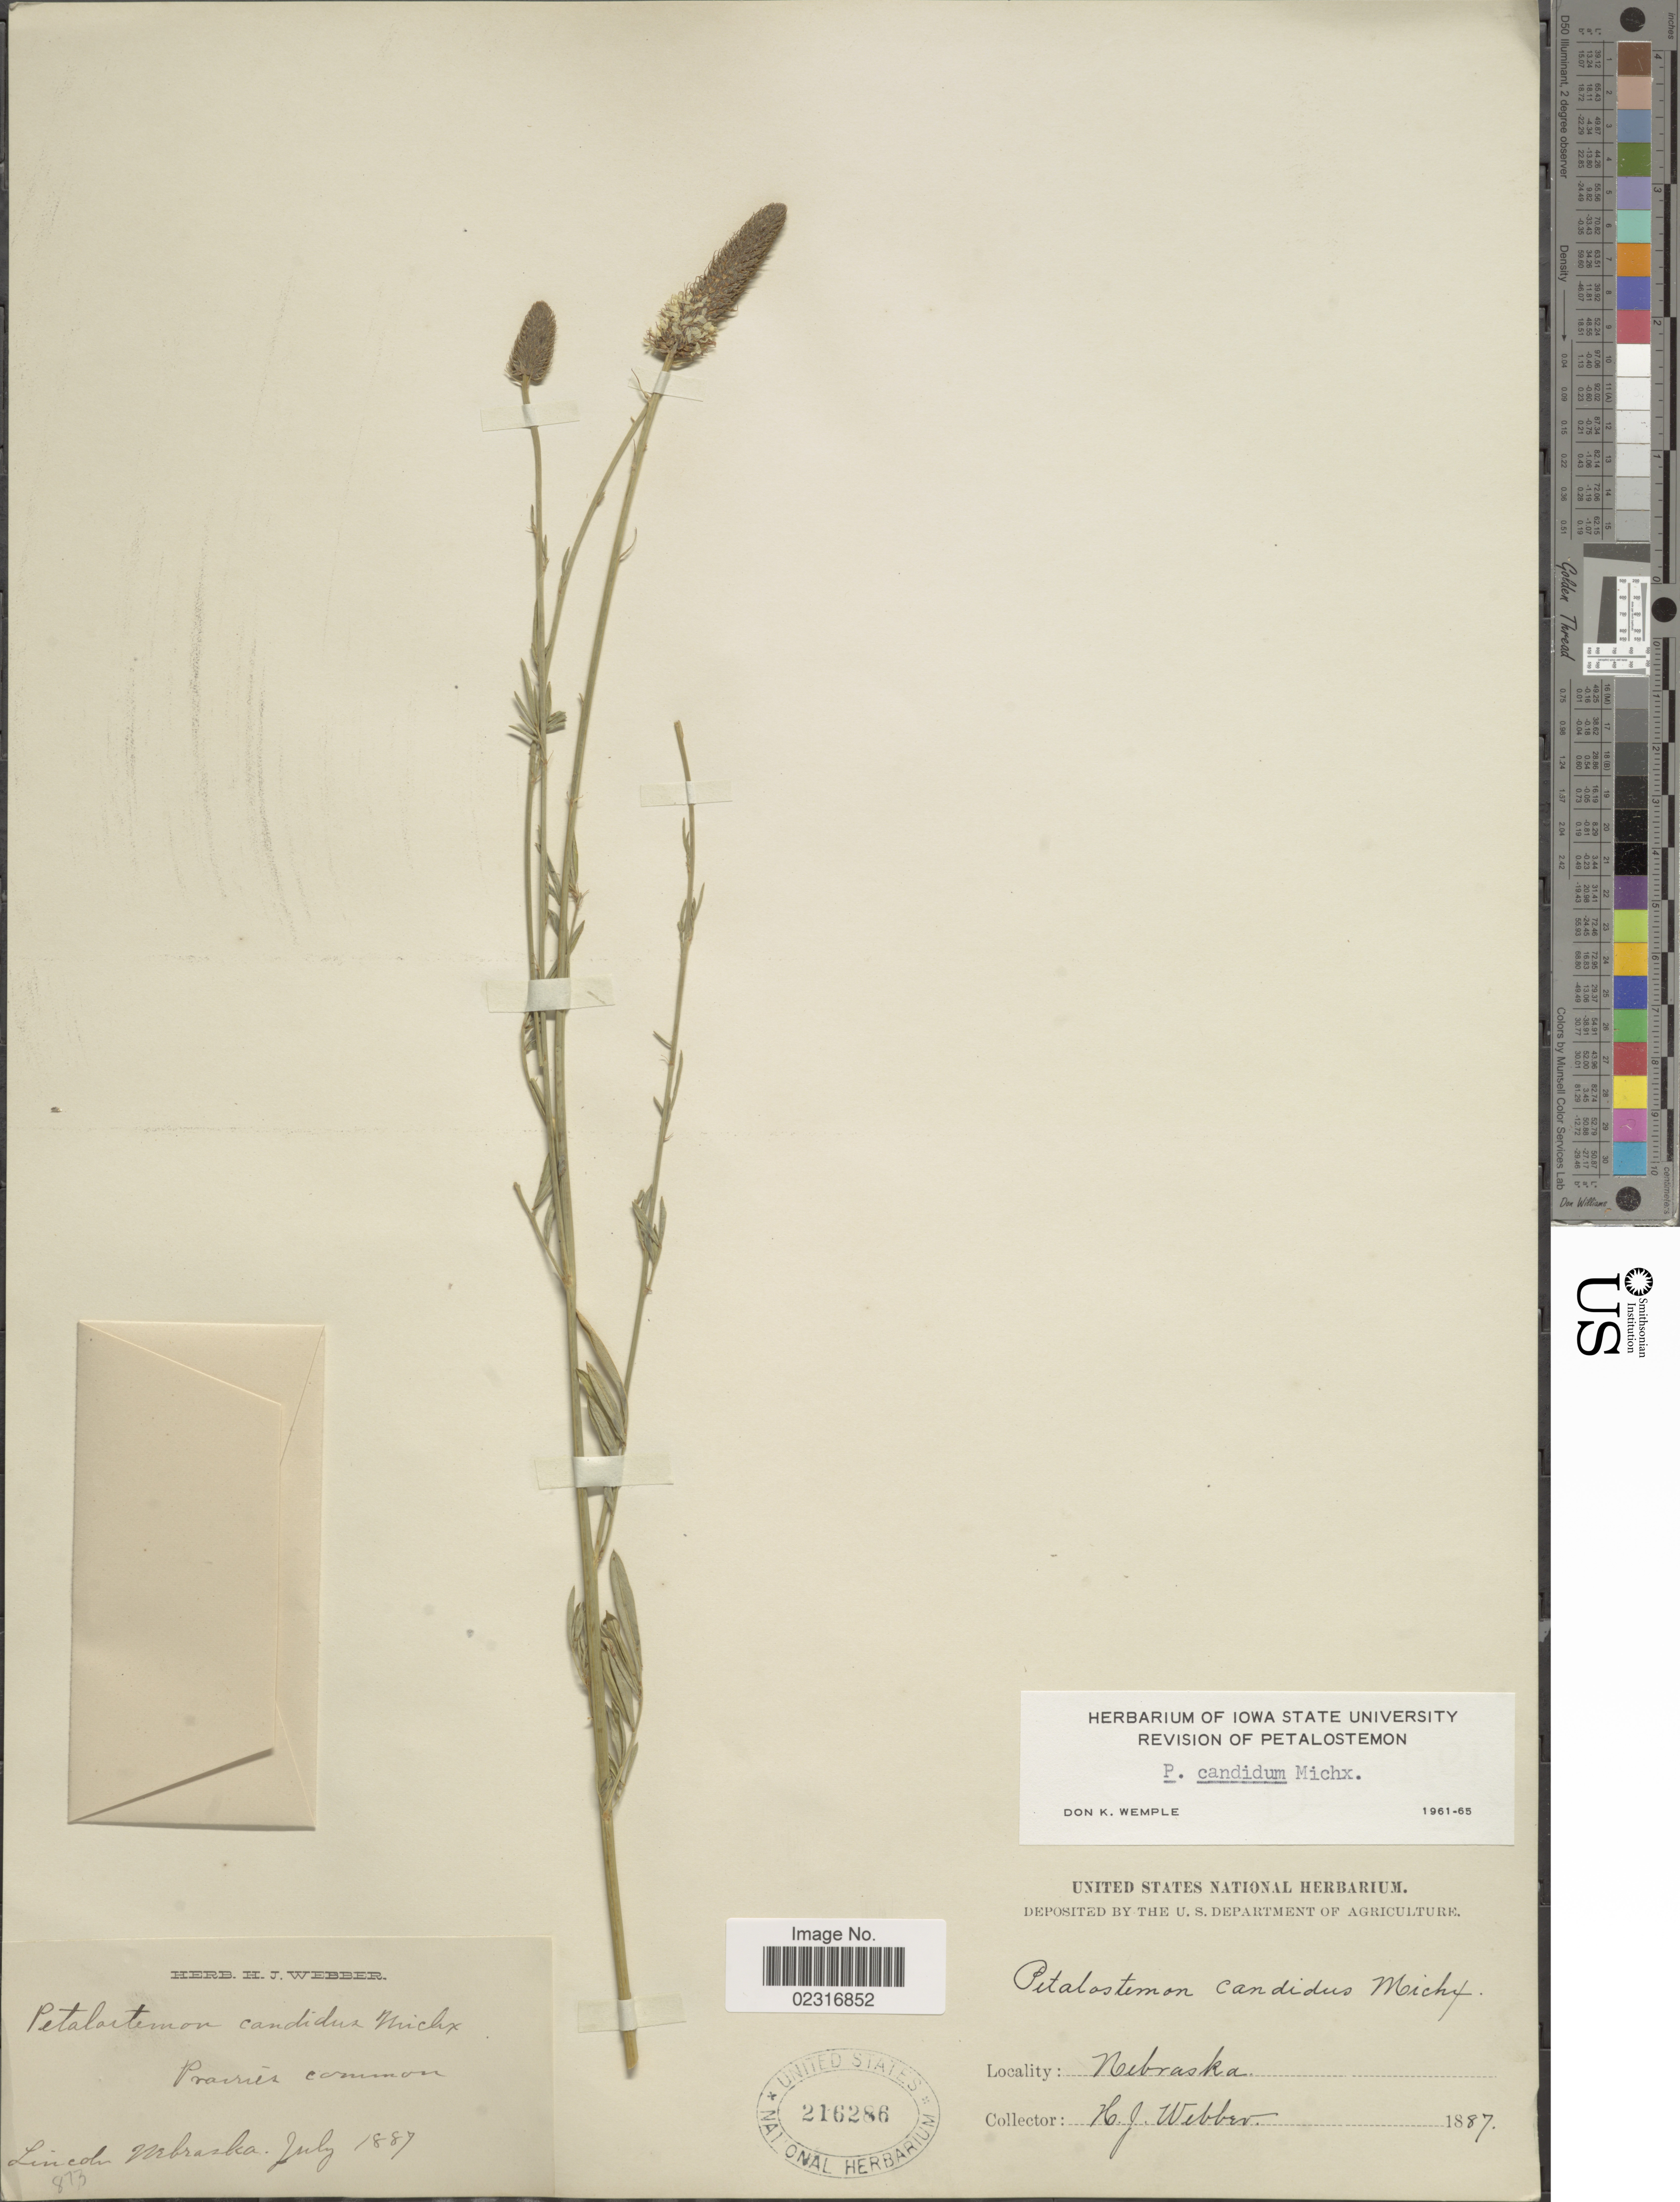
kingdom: Plantae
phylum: Tracheophyta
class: Magnoliopsida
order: Fabales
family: Fabaceae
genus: Dalea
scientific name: Dalea candida var. candida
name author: Michx. ex Willd.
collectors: H. Webber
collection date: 1887-07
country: United States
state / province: Nebraska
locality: Lincoln.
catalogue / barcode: US 216286